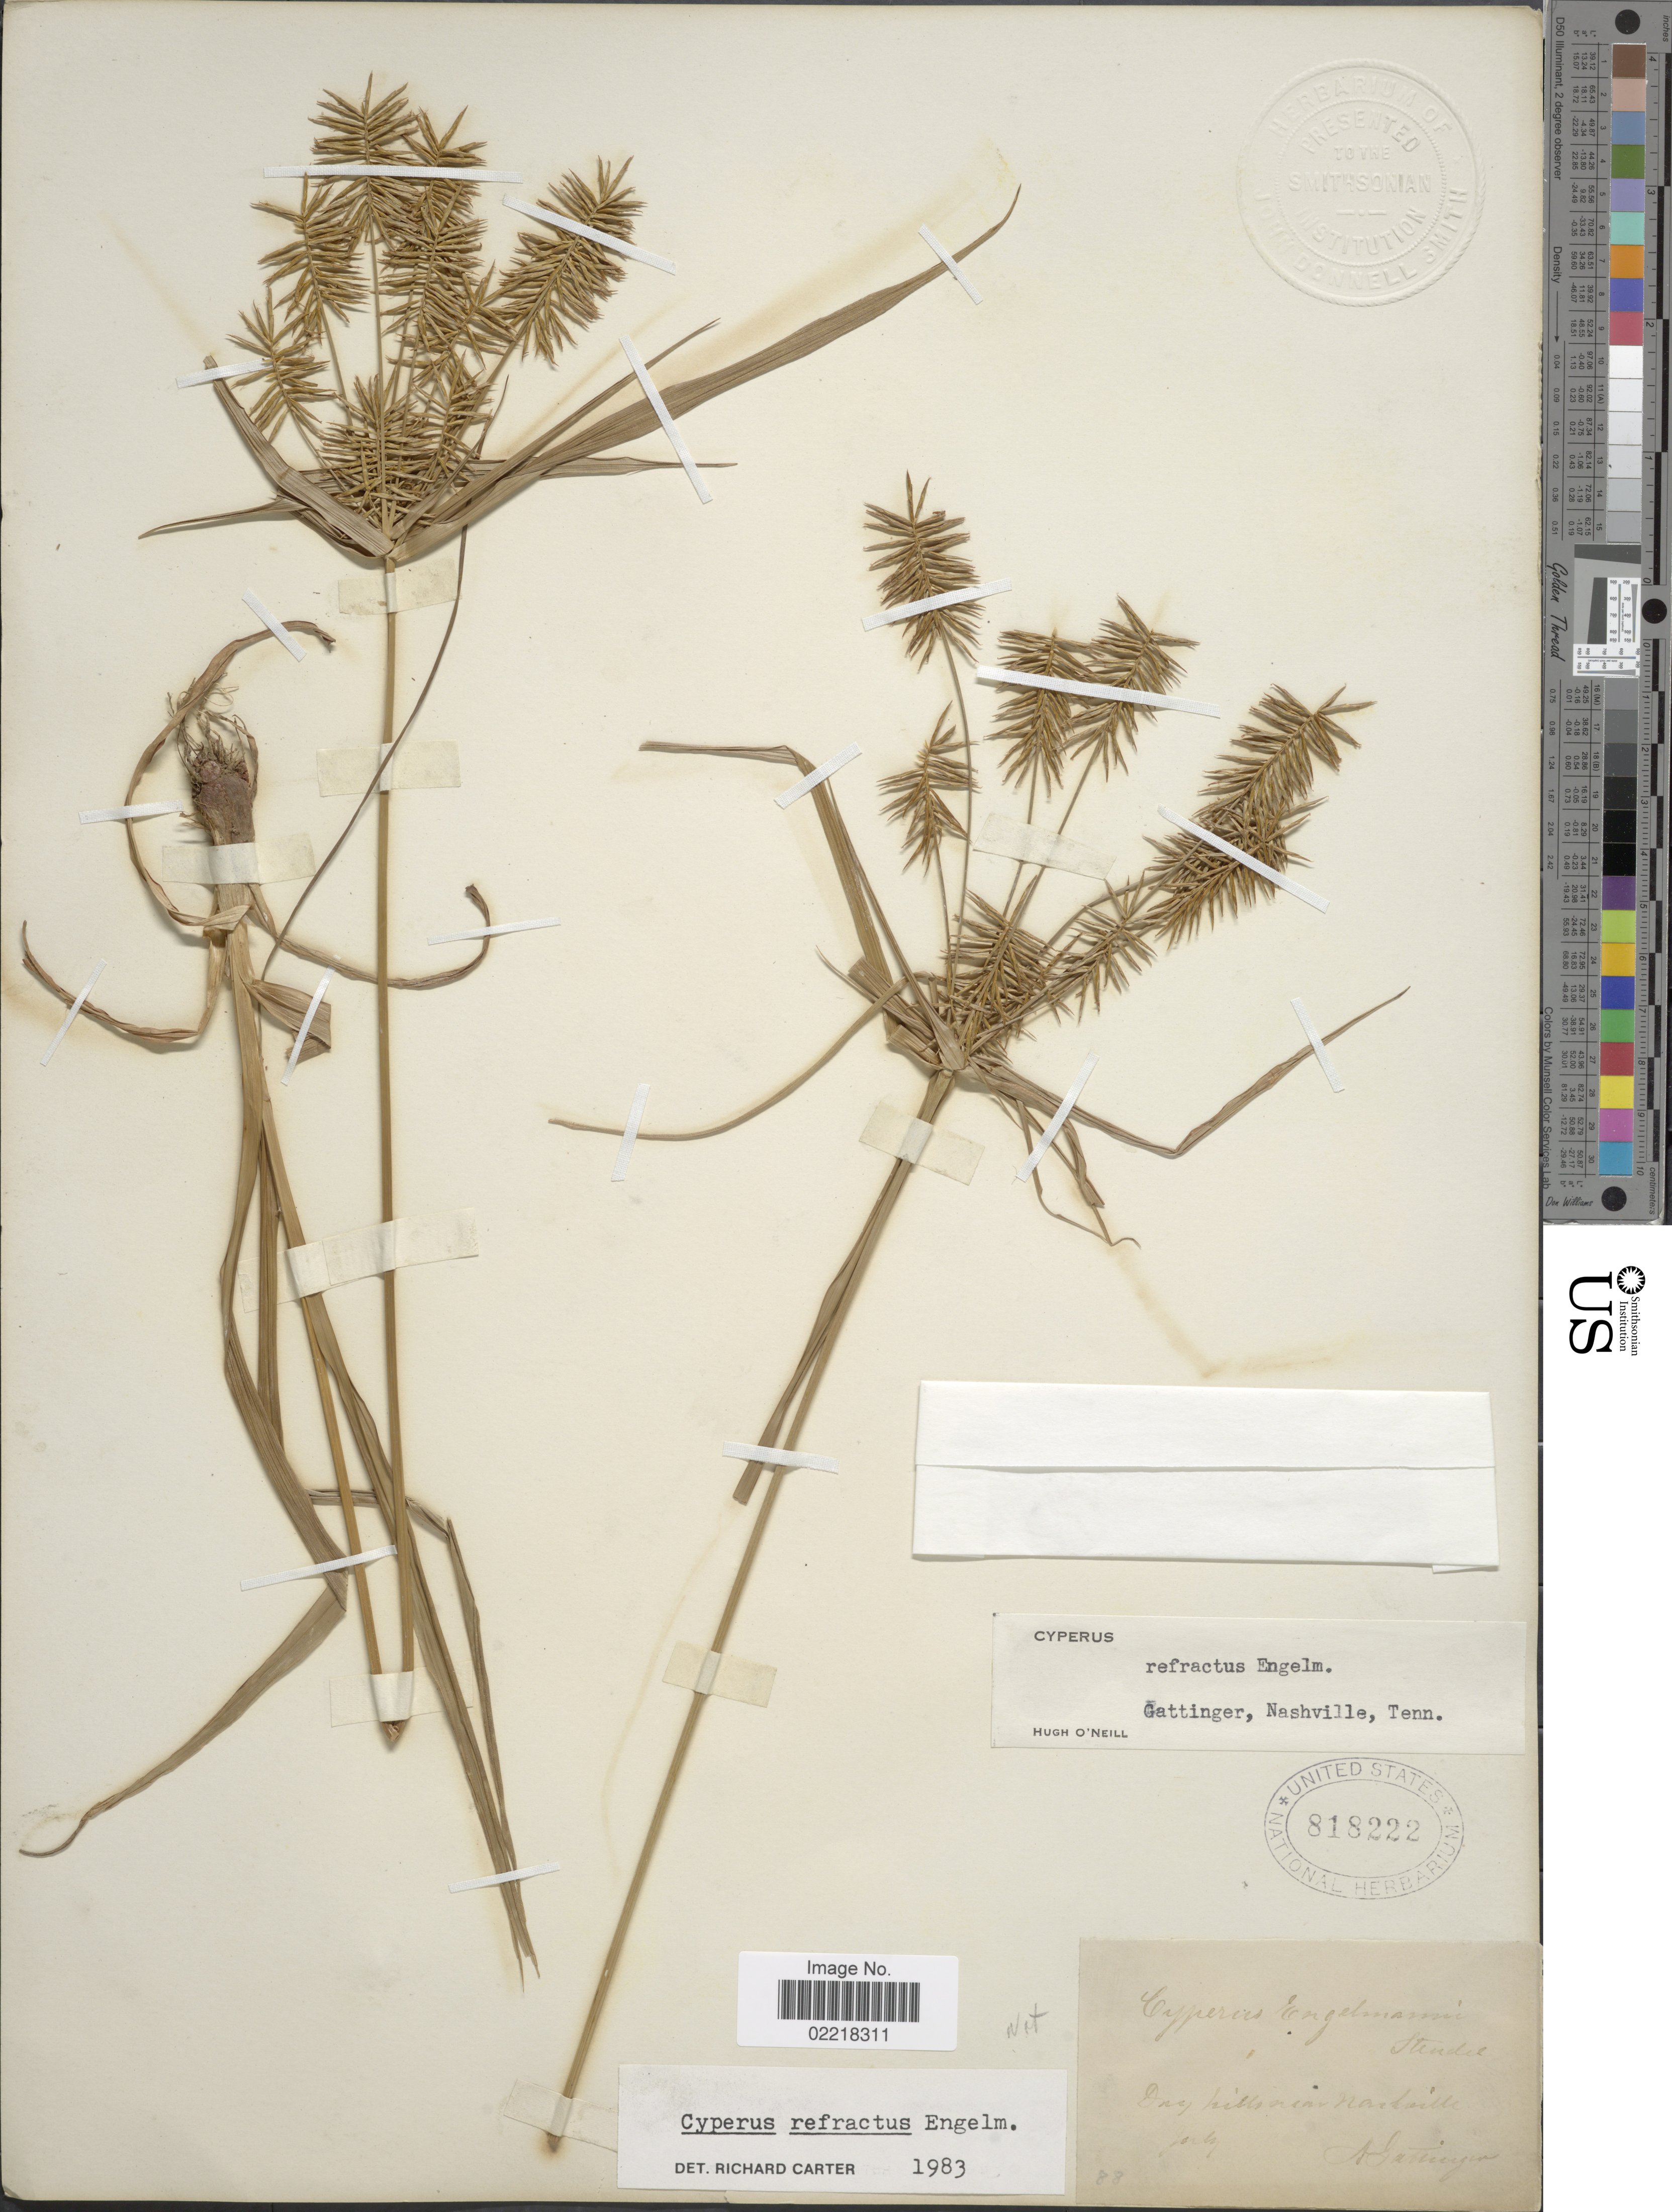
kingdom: Plantae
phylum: Tracheophyta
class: Liliopsida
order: Poales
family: Cyperaceae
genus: Cyperus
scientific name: Cyperus refractus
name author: Engelm. ex Boeckeler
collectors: A. Gattinger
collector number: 88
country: United States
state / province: Tennessee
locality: Near Nashville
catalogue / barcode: US 818222